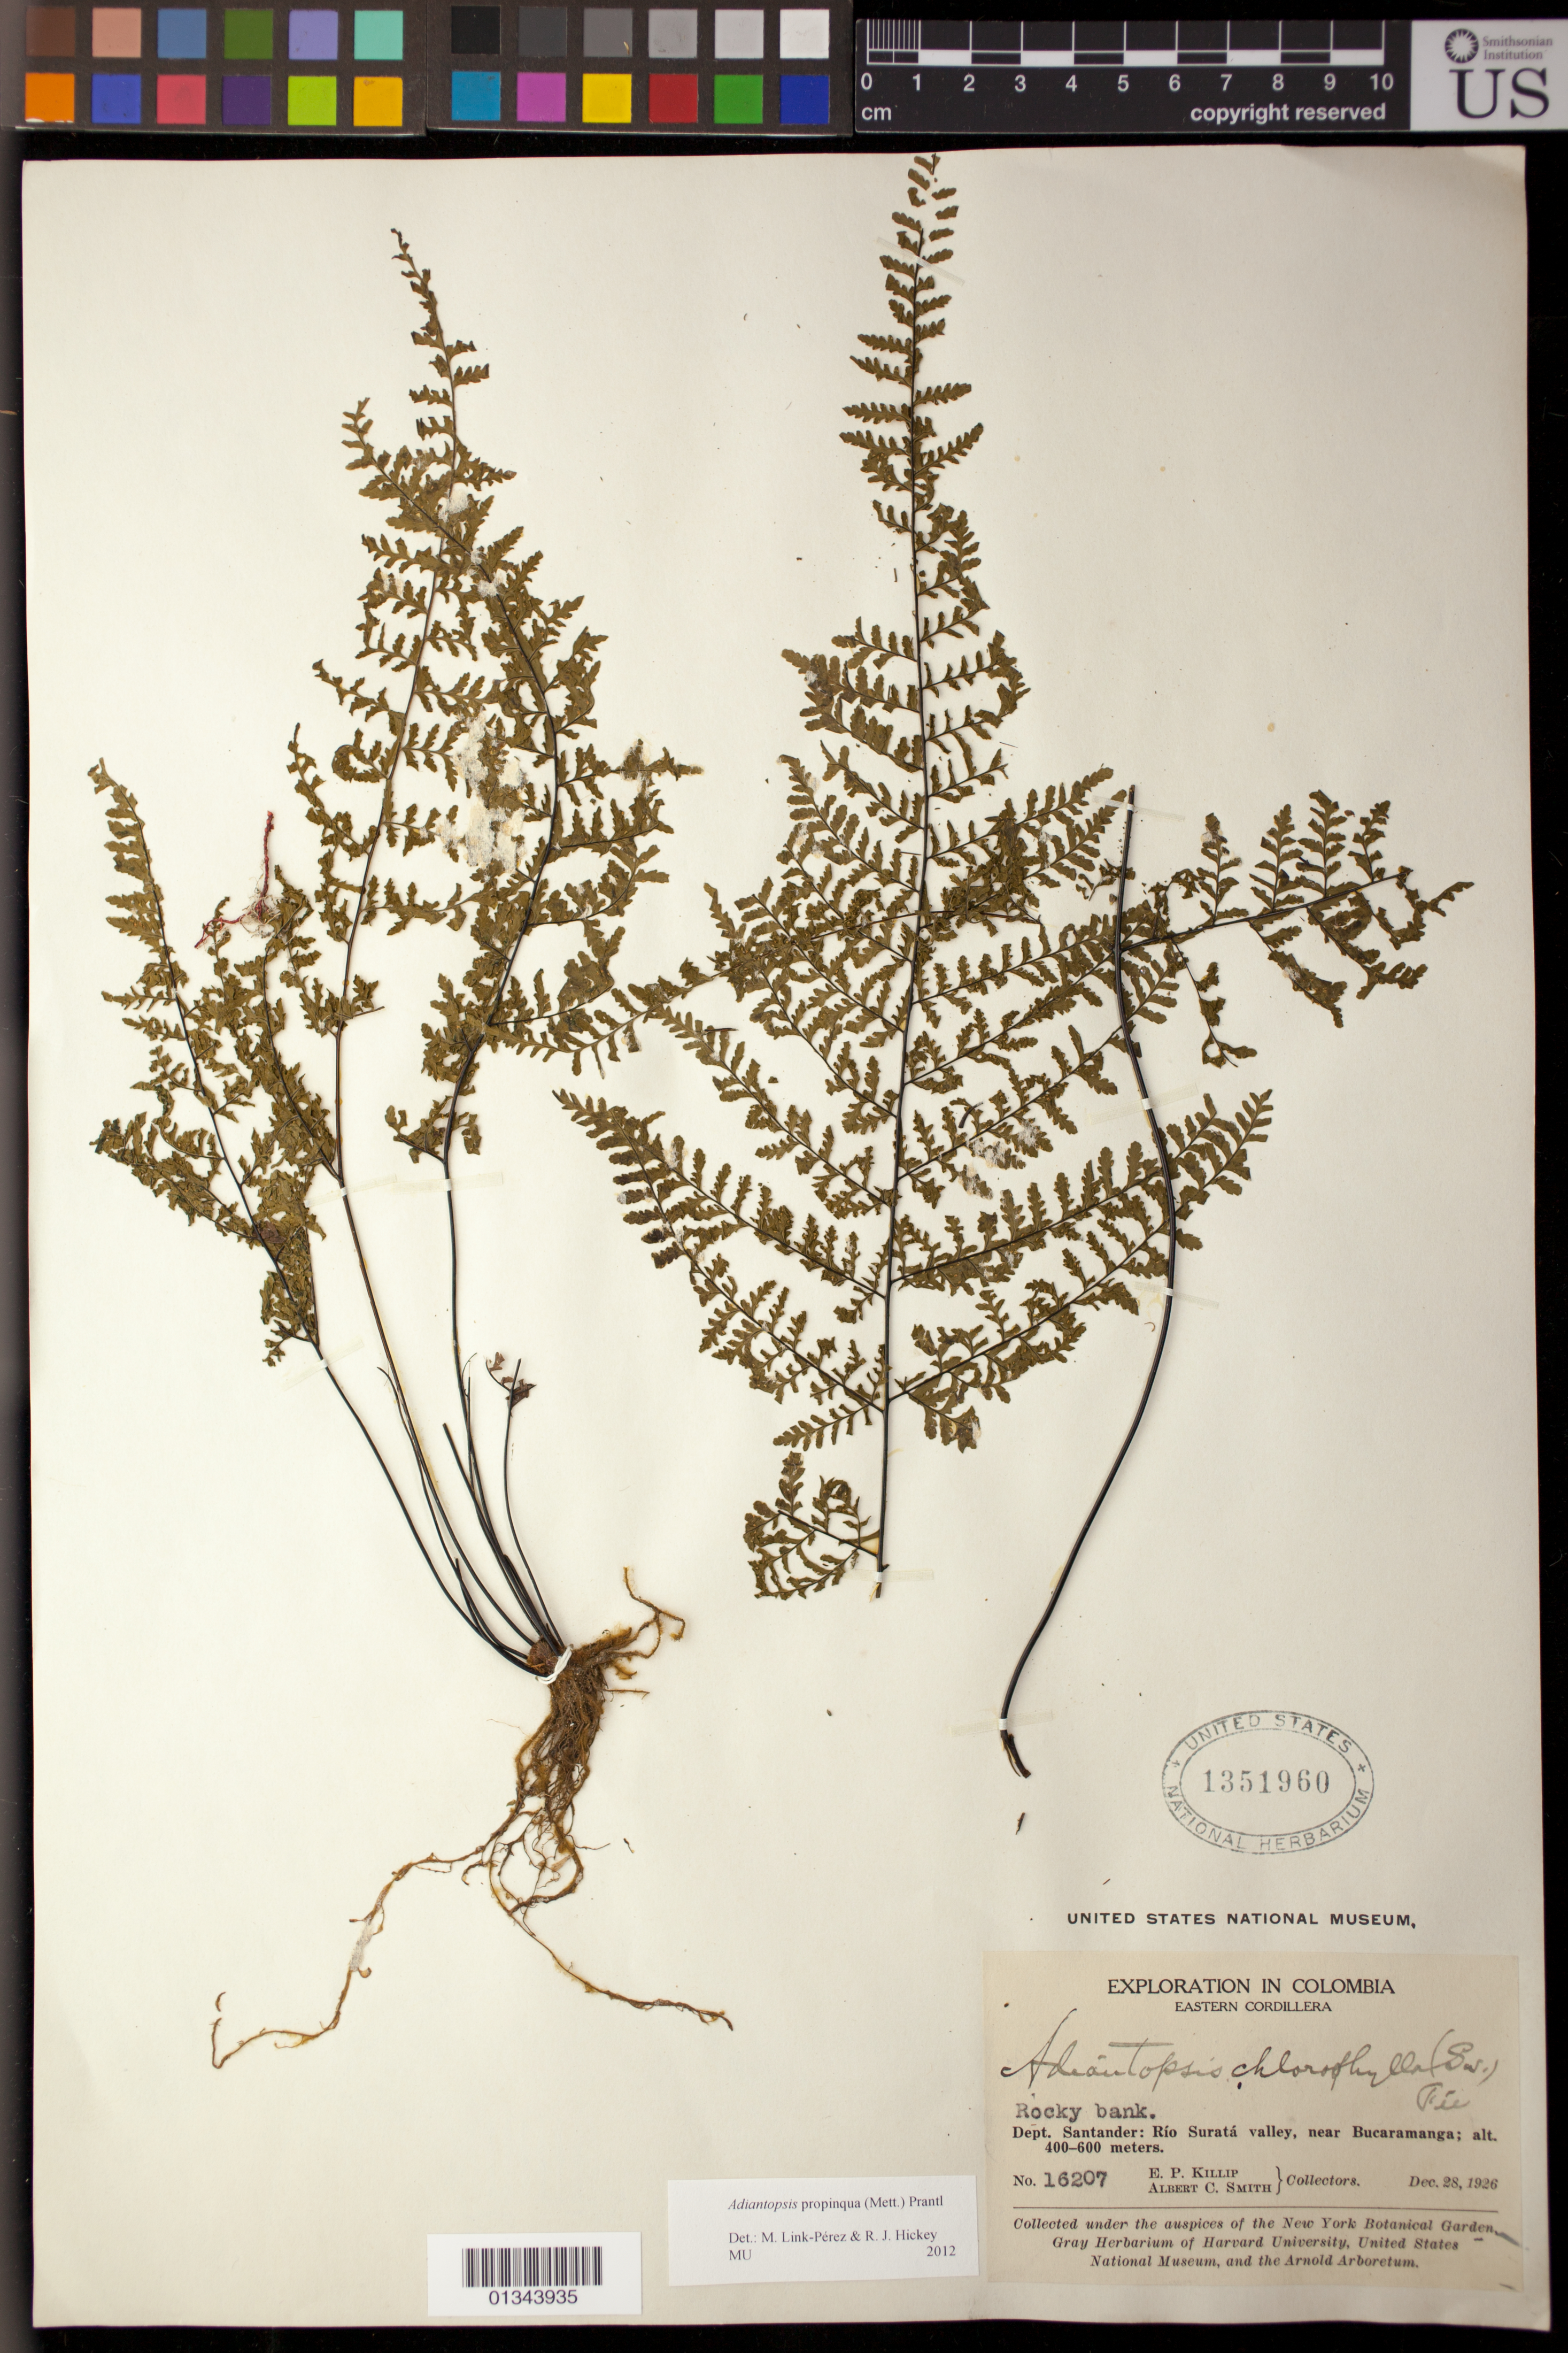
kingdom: Plantae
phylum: Tracheophyta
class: Polypodiopsida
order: Polypodiales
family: Pteridaceae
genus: Adiantopsis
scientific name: Adiantopsis propinqua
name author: (Mett.) Prantl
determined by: Link-Perez, Melanie; Hickey, R. J.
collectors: E. P. Killip & A. C. Smith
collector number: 16207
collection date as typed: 28 Dec 1926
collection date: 1926-12-28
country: Colombia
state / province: Santander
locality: Río Suratá Valley, near Bucaramanga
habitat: Rocky bank.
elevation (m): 400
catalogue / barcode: US 1351960